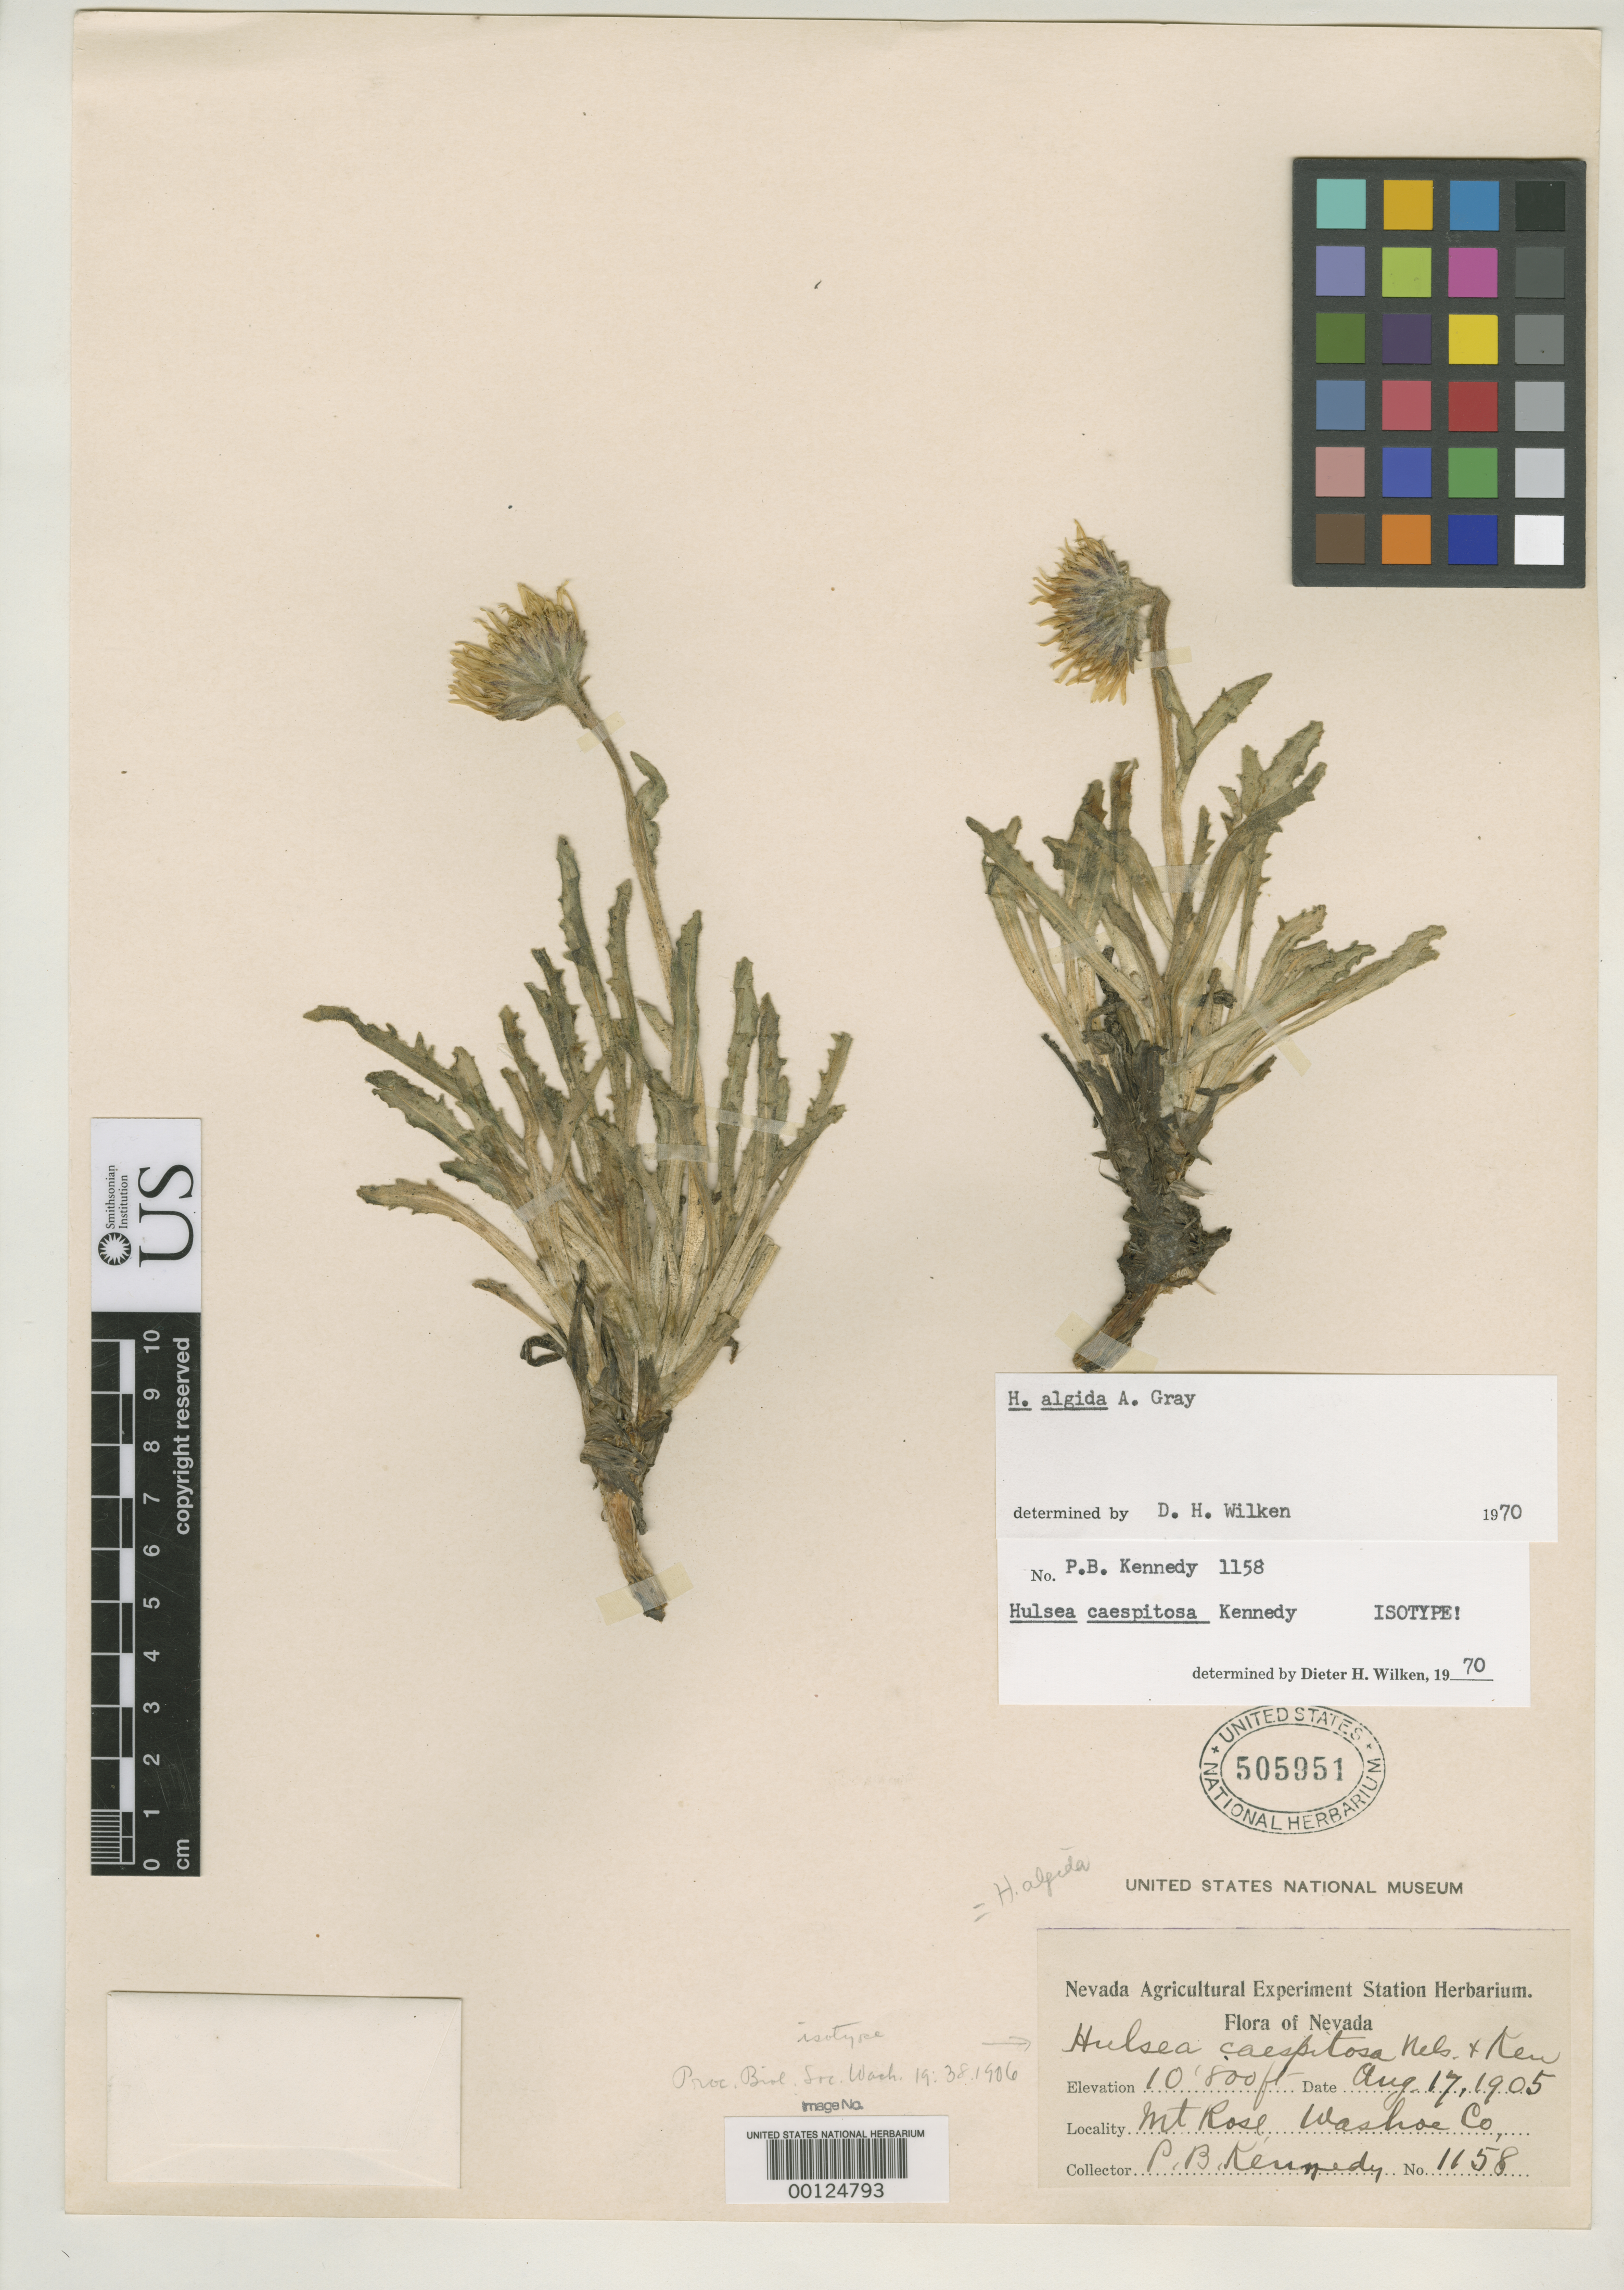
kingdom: Plantae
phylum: Tracheophyta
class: Magnoliopsida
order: Asterales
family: Asteraceae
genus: Hulsea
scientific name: Hulsea caespitosa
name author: A. Nelson & P.B. Kenn.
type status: Isotype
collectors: P. B. Kennedy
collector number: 1158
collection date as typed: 17 Aug 1905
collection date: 1905-08-17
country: United States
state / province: Nevada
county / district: Washoe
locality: Mt. Rose.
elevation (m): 3292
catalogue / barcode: US 505951